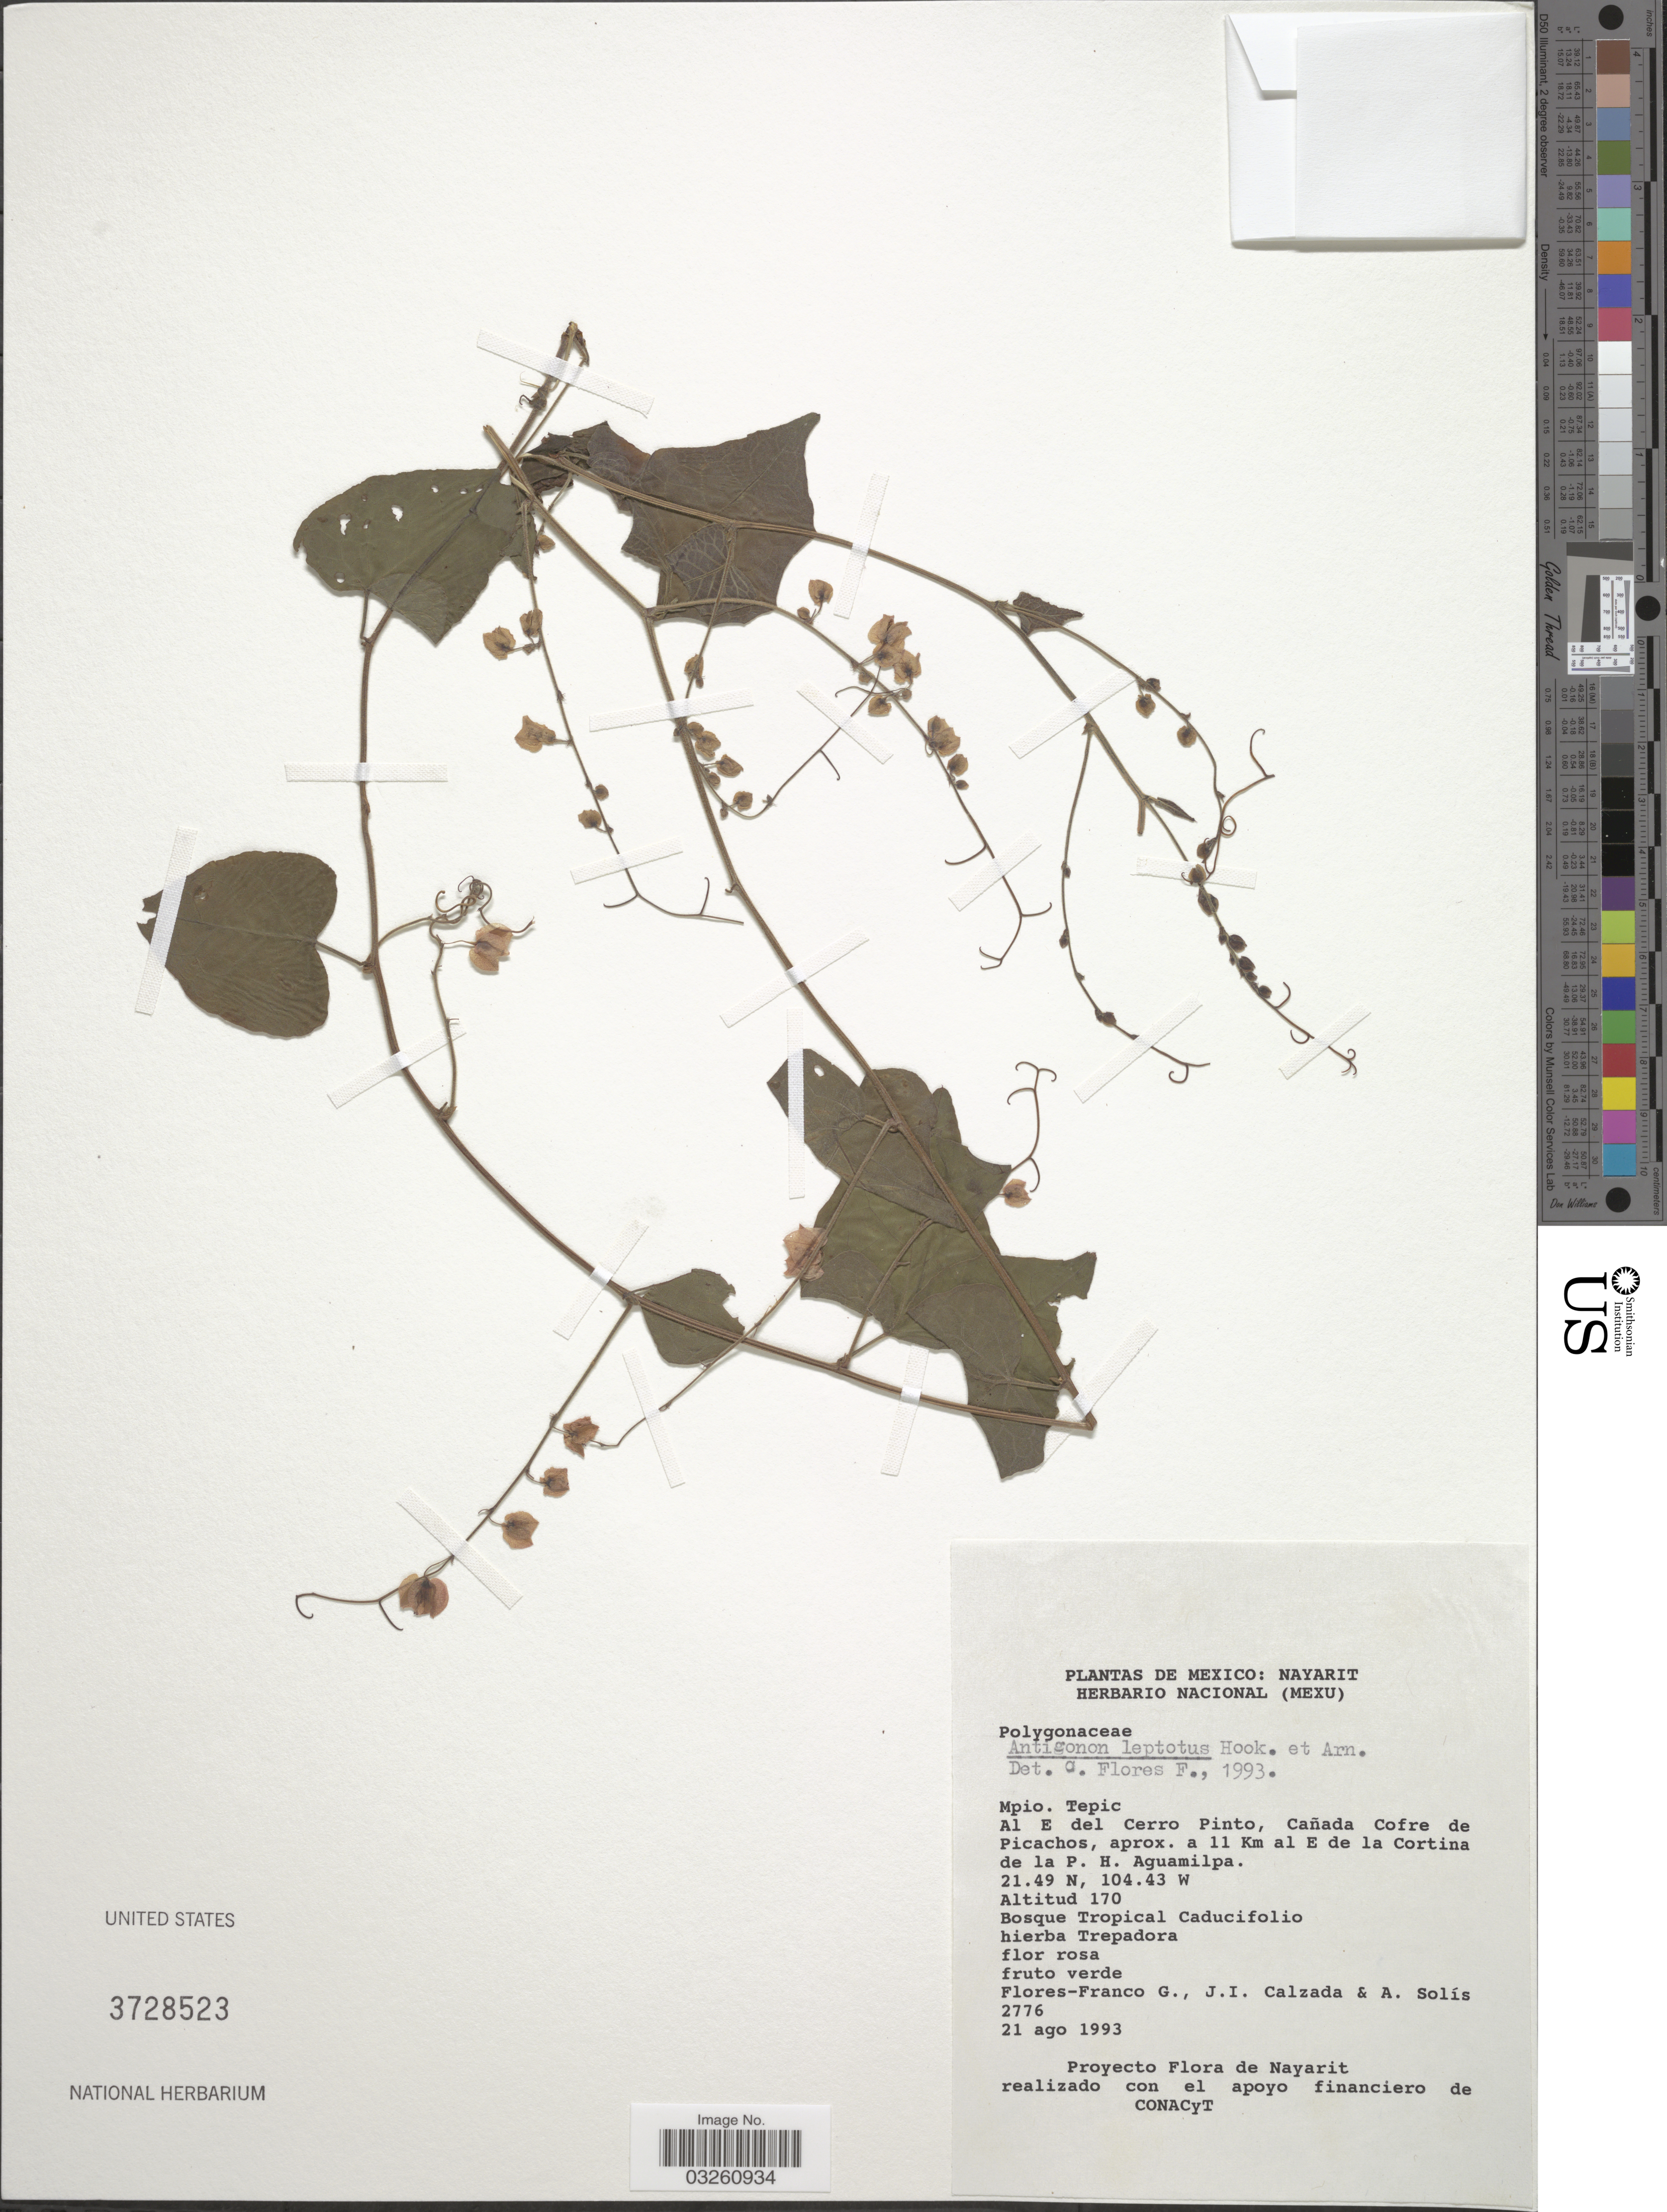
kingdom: Plantae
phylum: Tracheophyta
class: Magnoliopsida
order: Caryophyllales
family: Polygonaceae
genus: Antigonon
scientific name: Antigonon leptopus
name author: Hook. & Arn.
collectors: G. Flores F., J. I. Calzada & A. Solis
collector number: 2776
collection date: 1993-08-21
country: Mexico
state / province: Nayarit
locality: Mpio. Tepic. Al E del Cerro Pinto, Cañada Cofre de Picachos, aprox. a 11 Km al E de la Cortina de la P. H. Aguamilpa.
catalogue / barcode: US 3728523